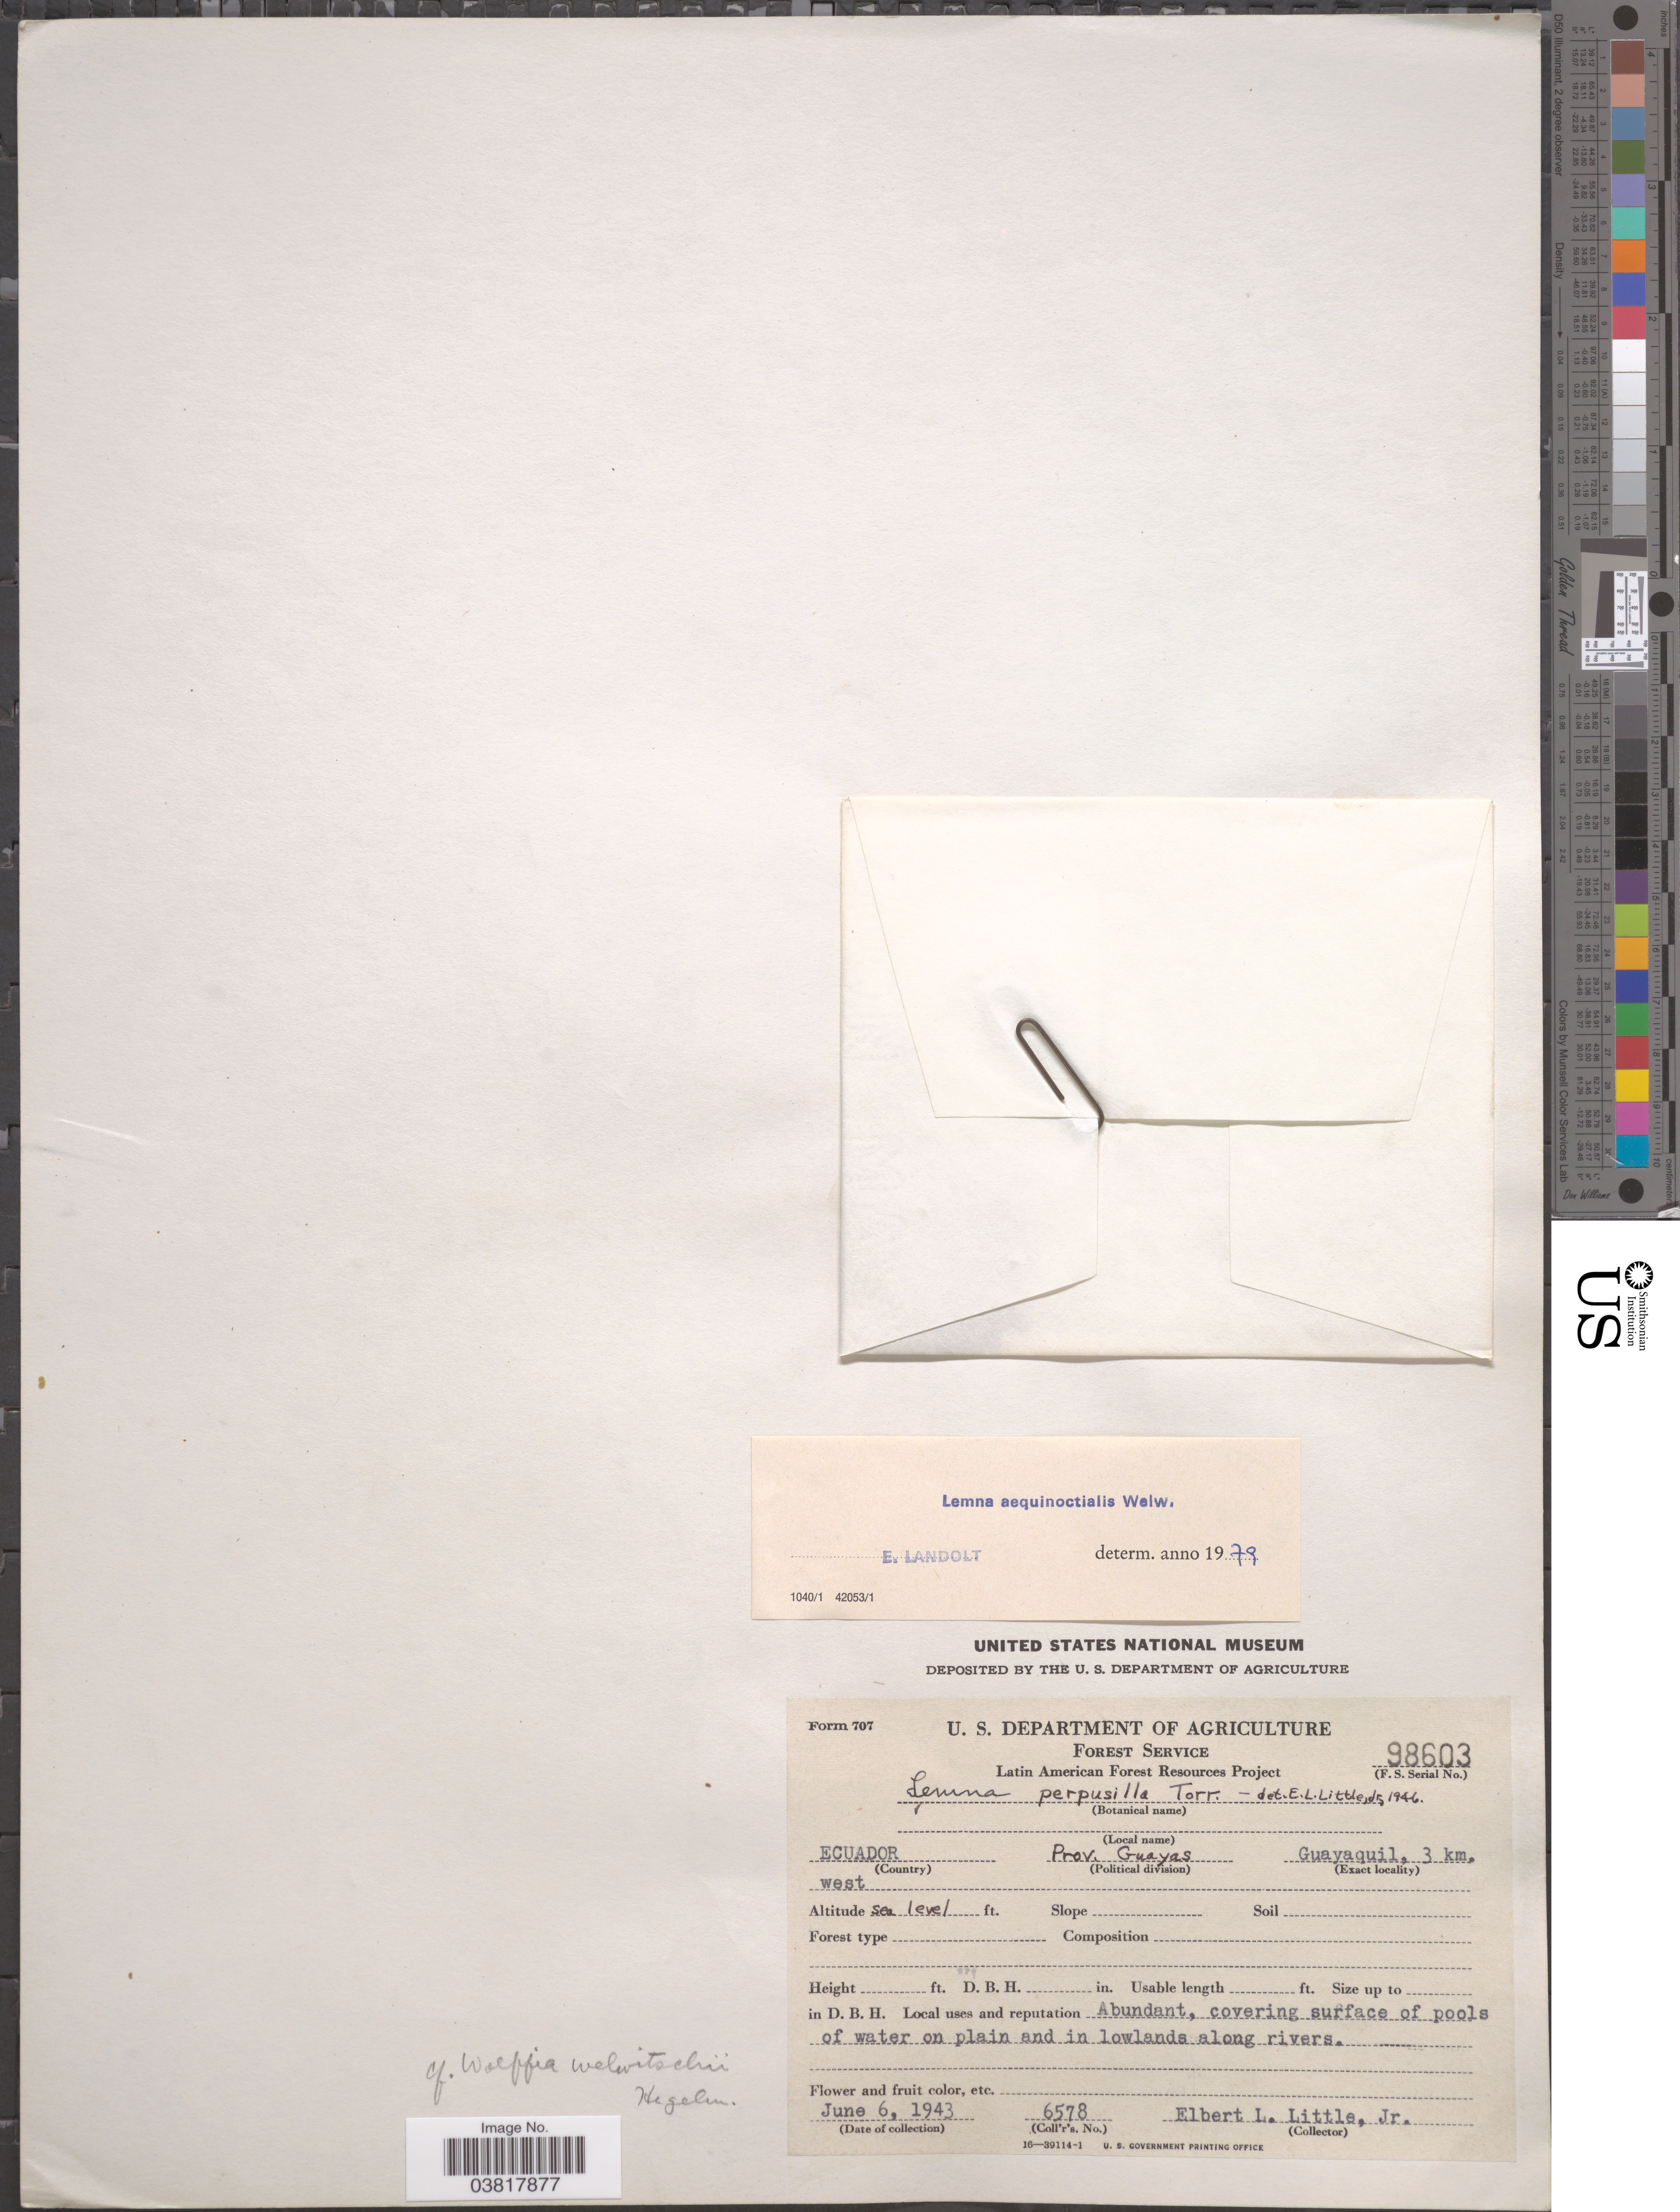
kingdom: Plantae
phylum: Tracheophyta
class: Liliopsida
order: Alismatales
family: Araceae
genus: Lemna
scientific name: Lemna aequinoctialis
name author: Welw.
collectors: E. L. Little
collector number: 6578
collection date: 1943-06-06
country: Ecuador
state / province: Guayas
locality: Guayaquil, 3 km. west.